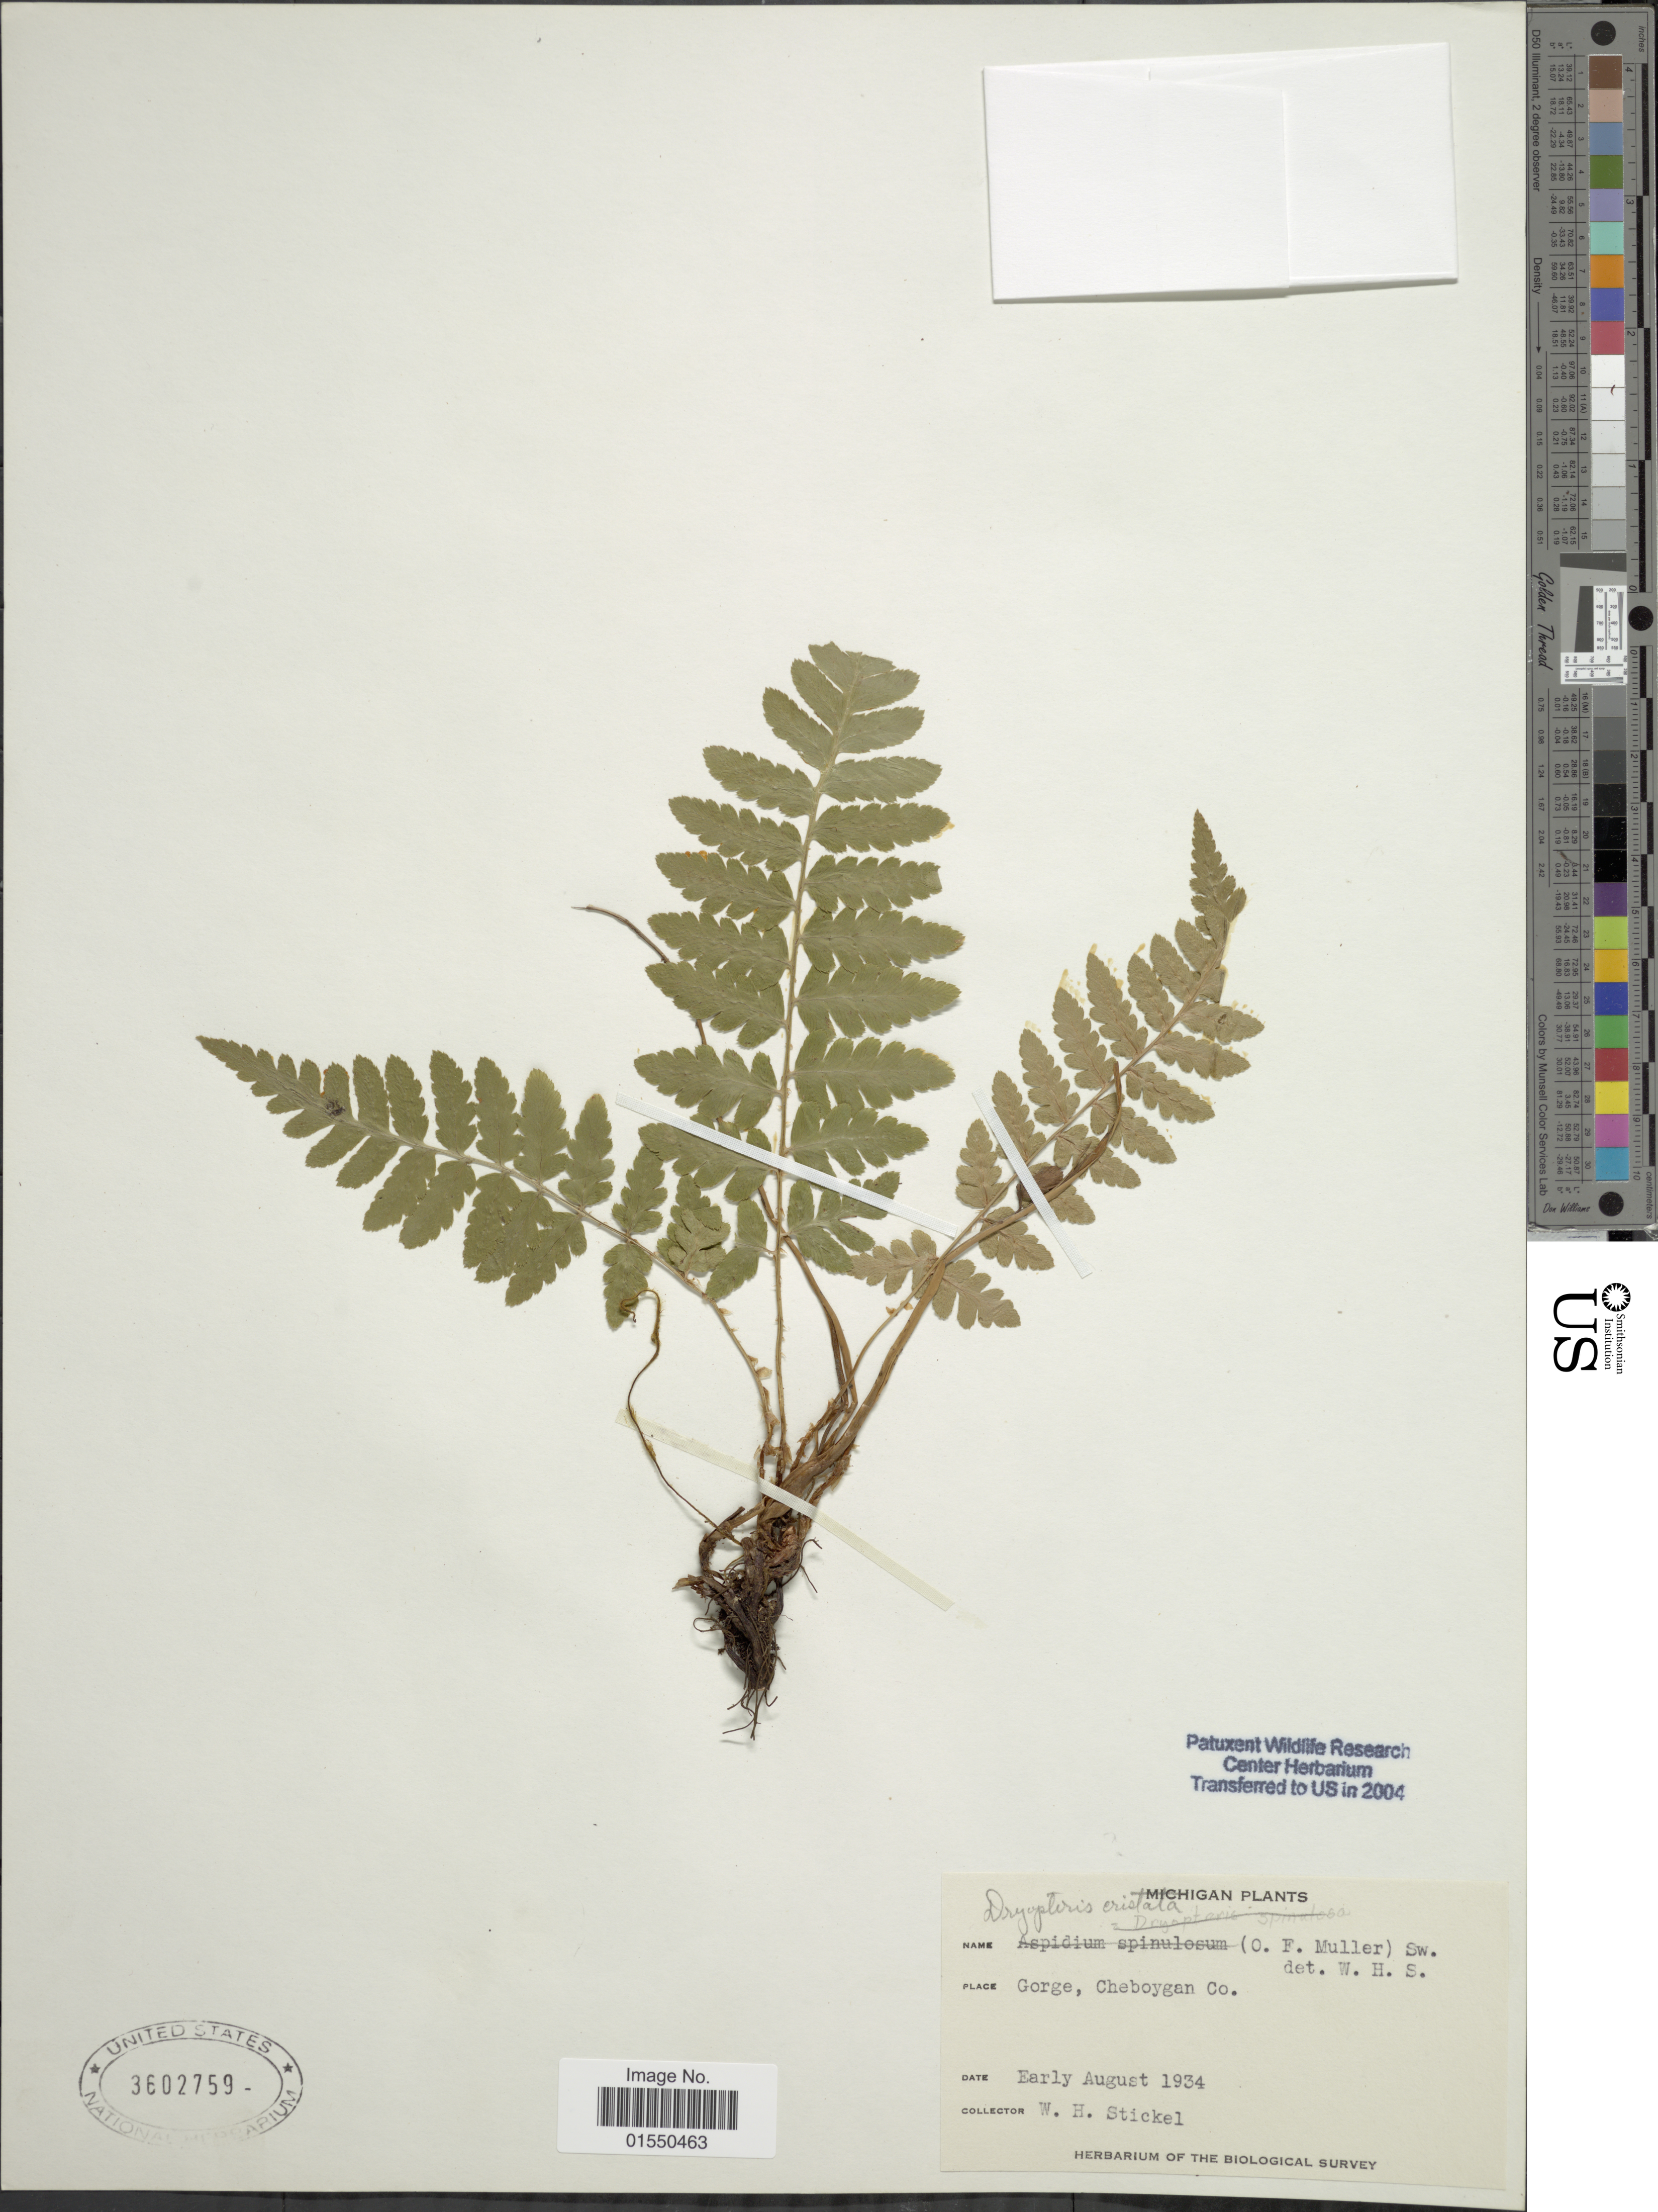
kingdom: Plantae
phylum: Tracheophyta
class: Polypodiopsida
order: Polypodiales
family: Dryopteridaceae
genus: Dryopteris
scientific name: Dryopteris cristata var. spinulosa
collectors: W. Stickel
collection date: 1934-08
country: United States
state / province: Michigan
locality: Gorge, Cheboygan Co.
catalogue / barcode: US 3602759